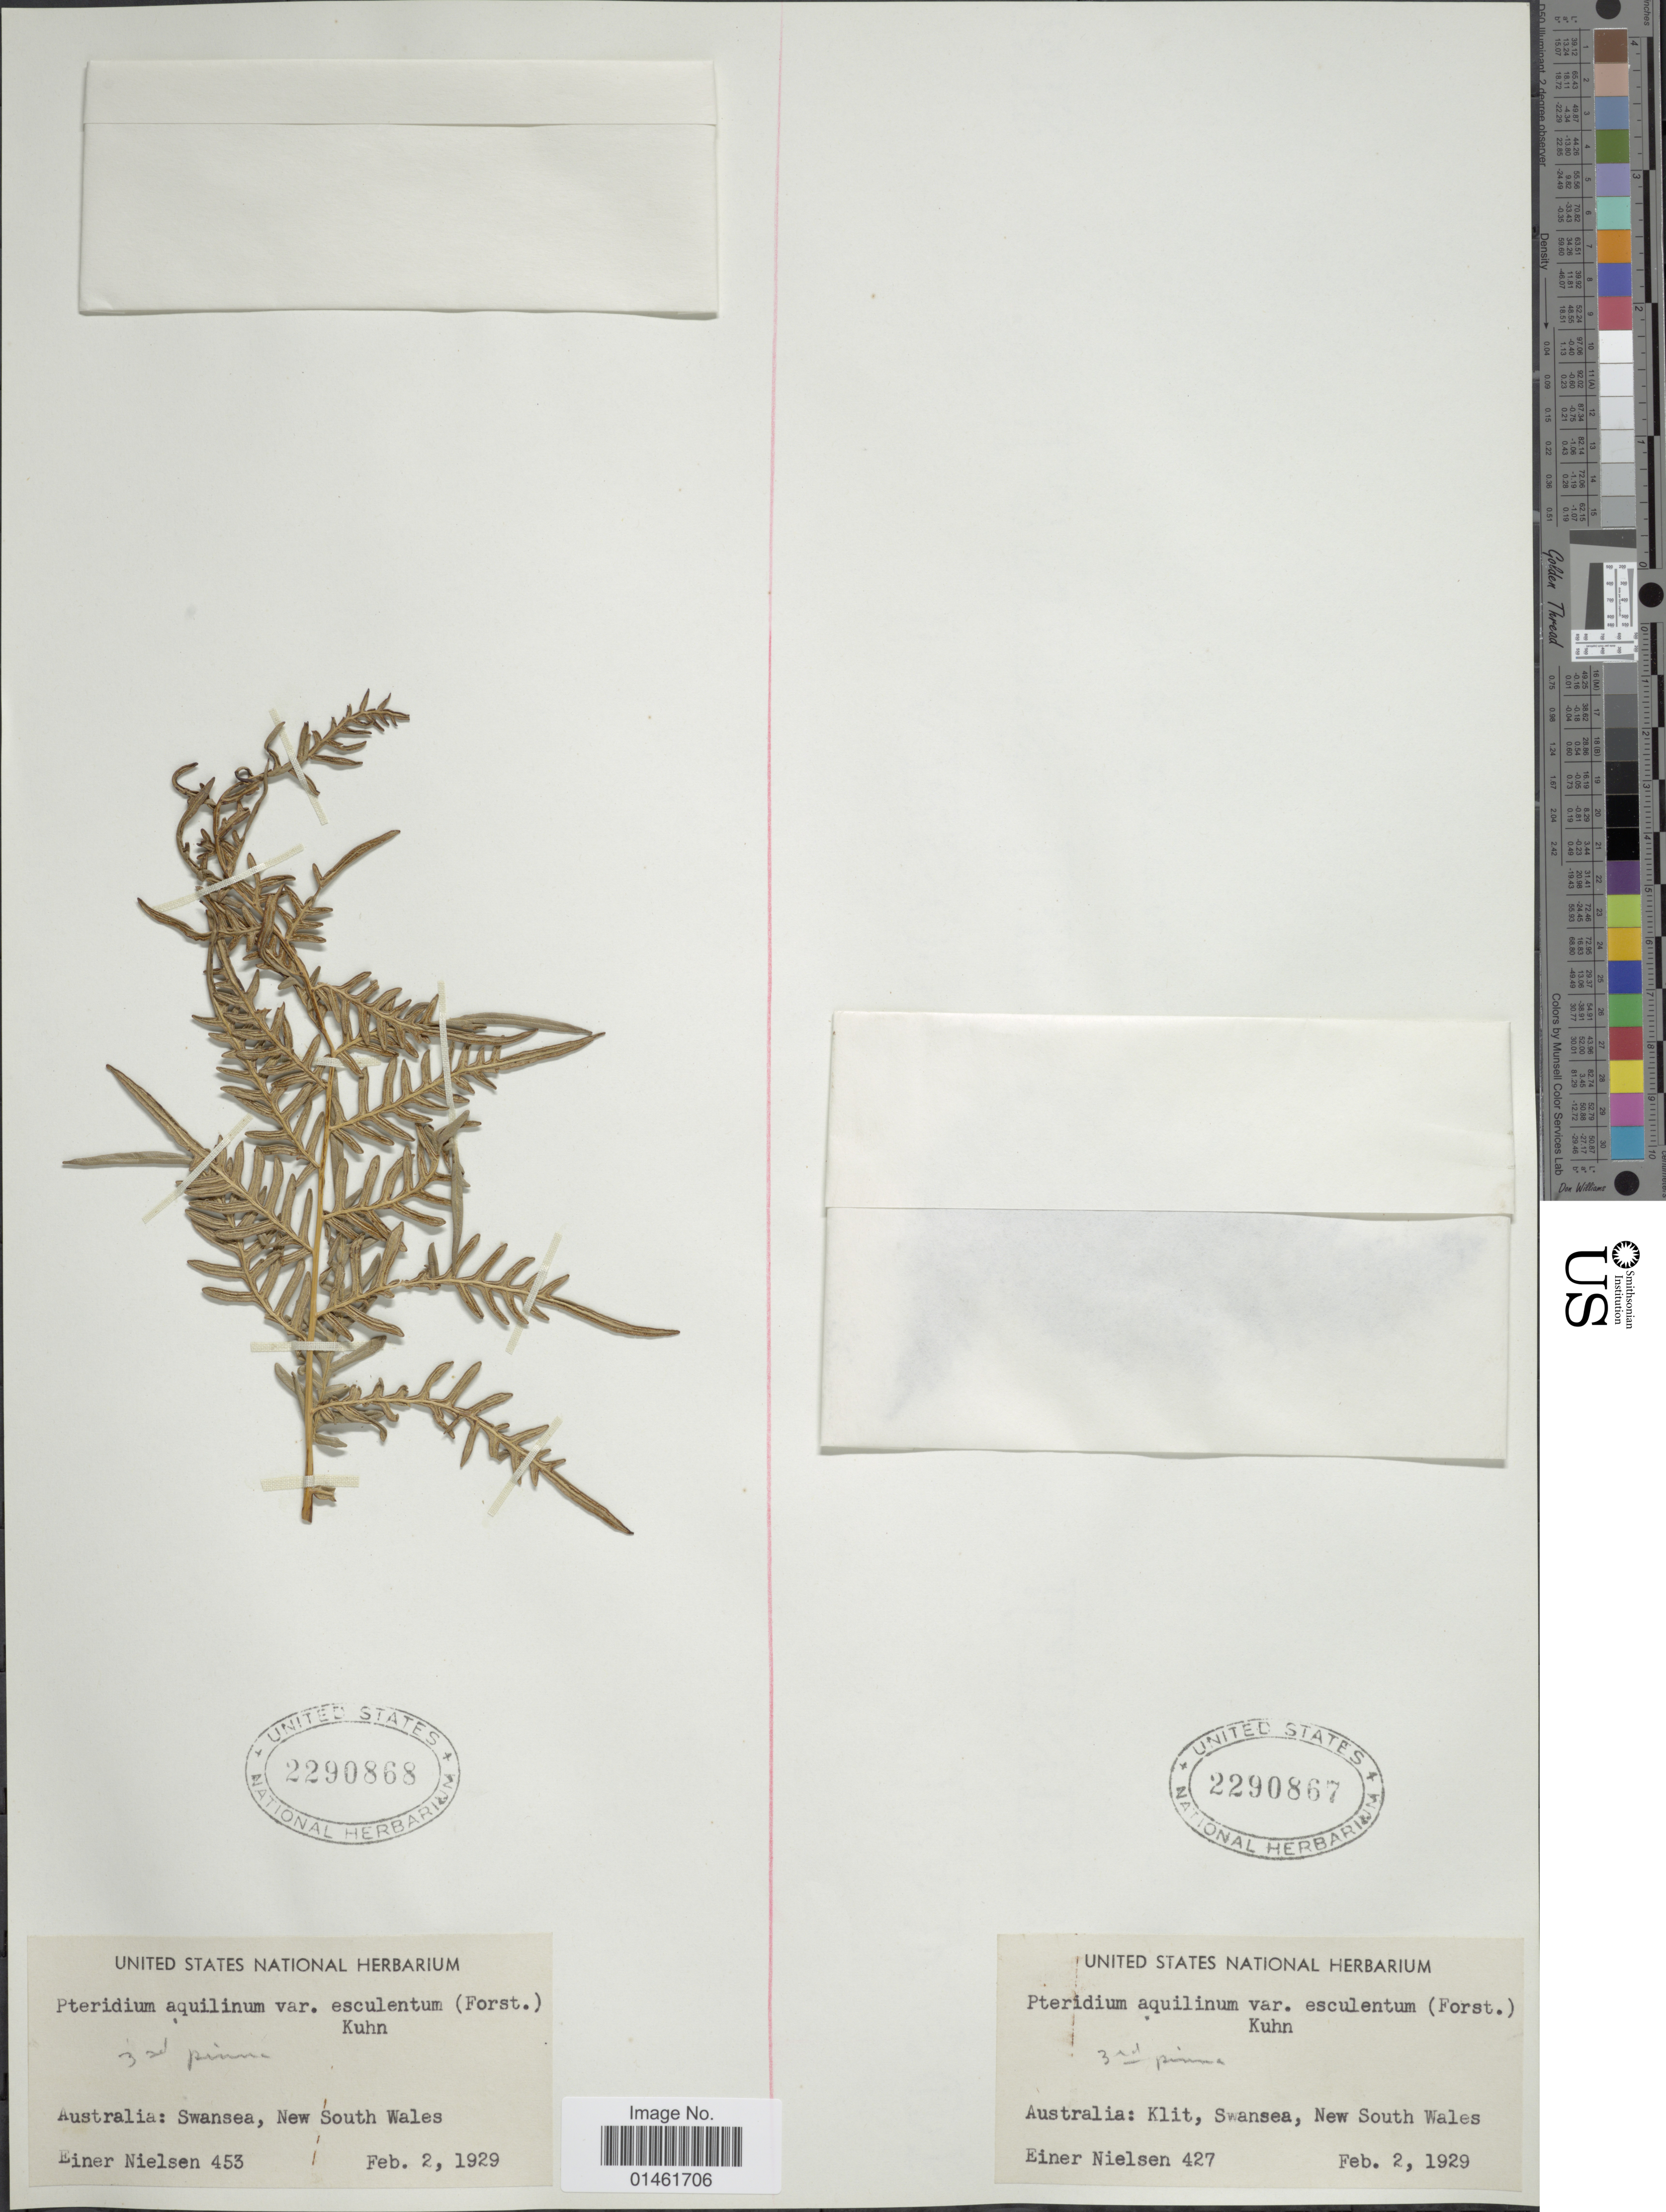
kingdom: Plantae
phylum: Tracheophyta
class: Polypodiopsida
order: Polypodiales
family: Dennstaedtiaceae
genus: Pteridium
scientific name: Pteridium esculentum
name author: (G. Forst.) Cockayne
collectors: E. Nielsen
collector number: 427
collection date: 1929-02-02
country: Australia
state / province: New South Wales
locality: Australia: Klit, Swansea, New South Wales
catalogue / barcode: US 2290867